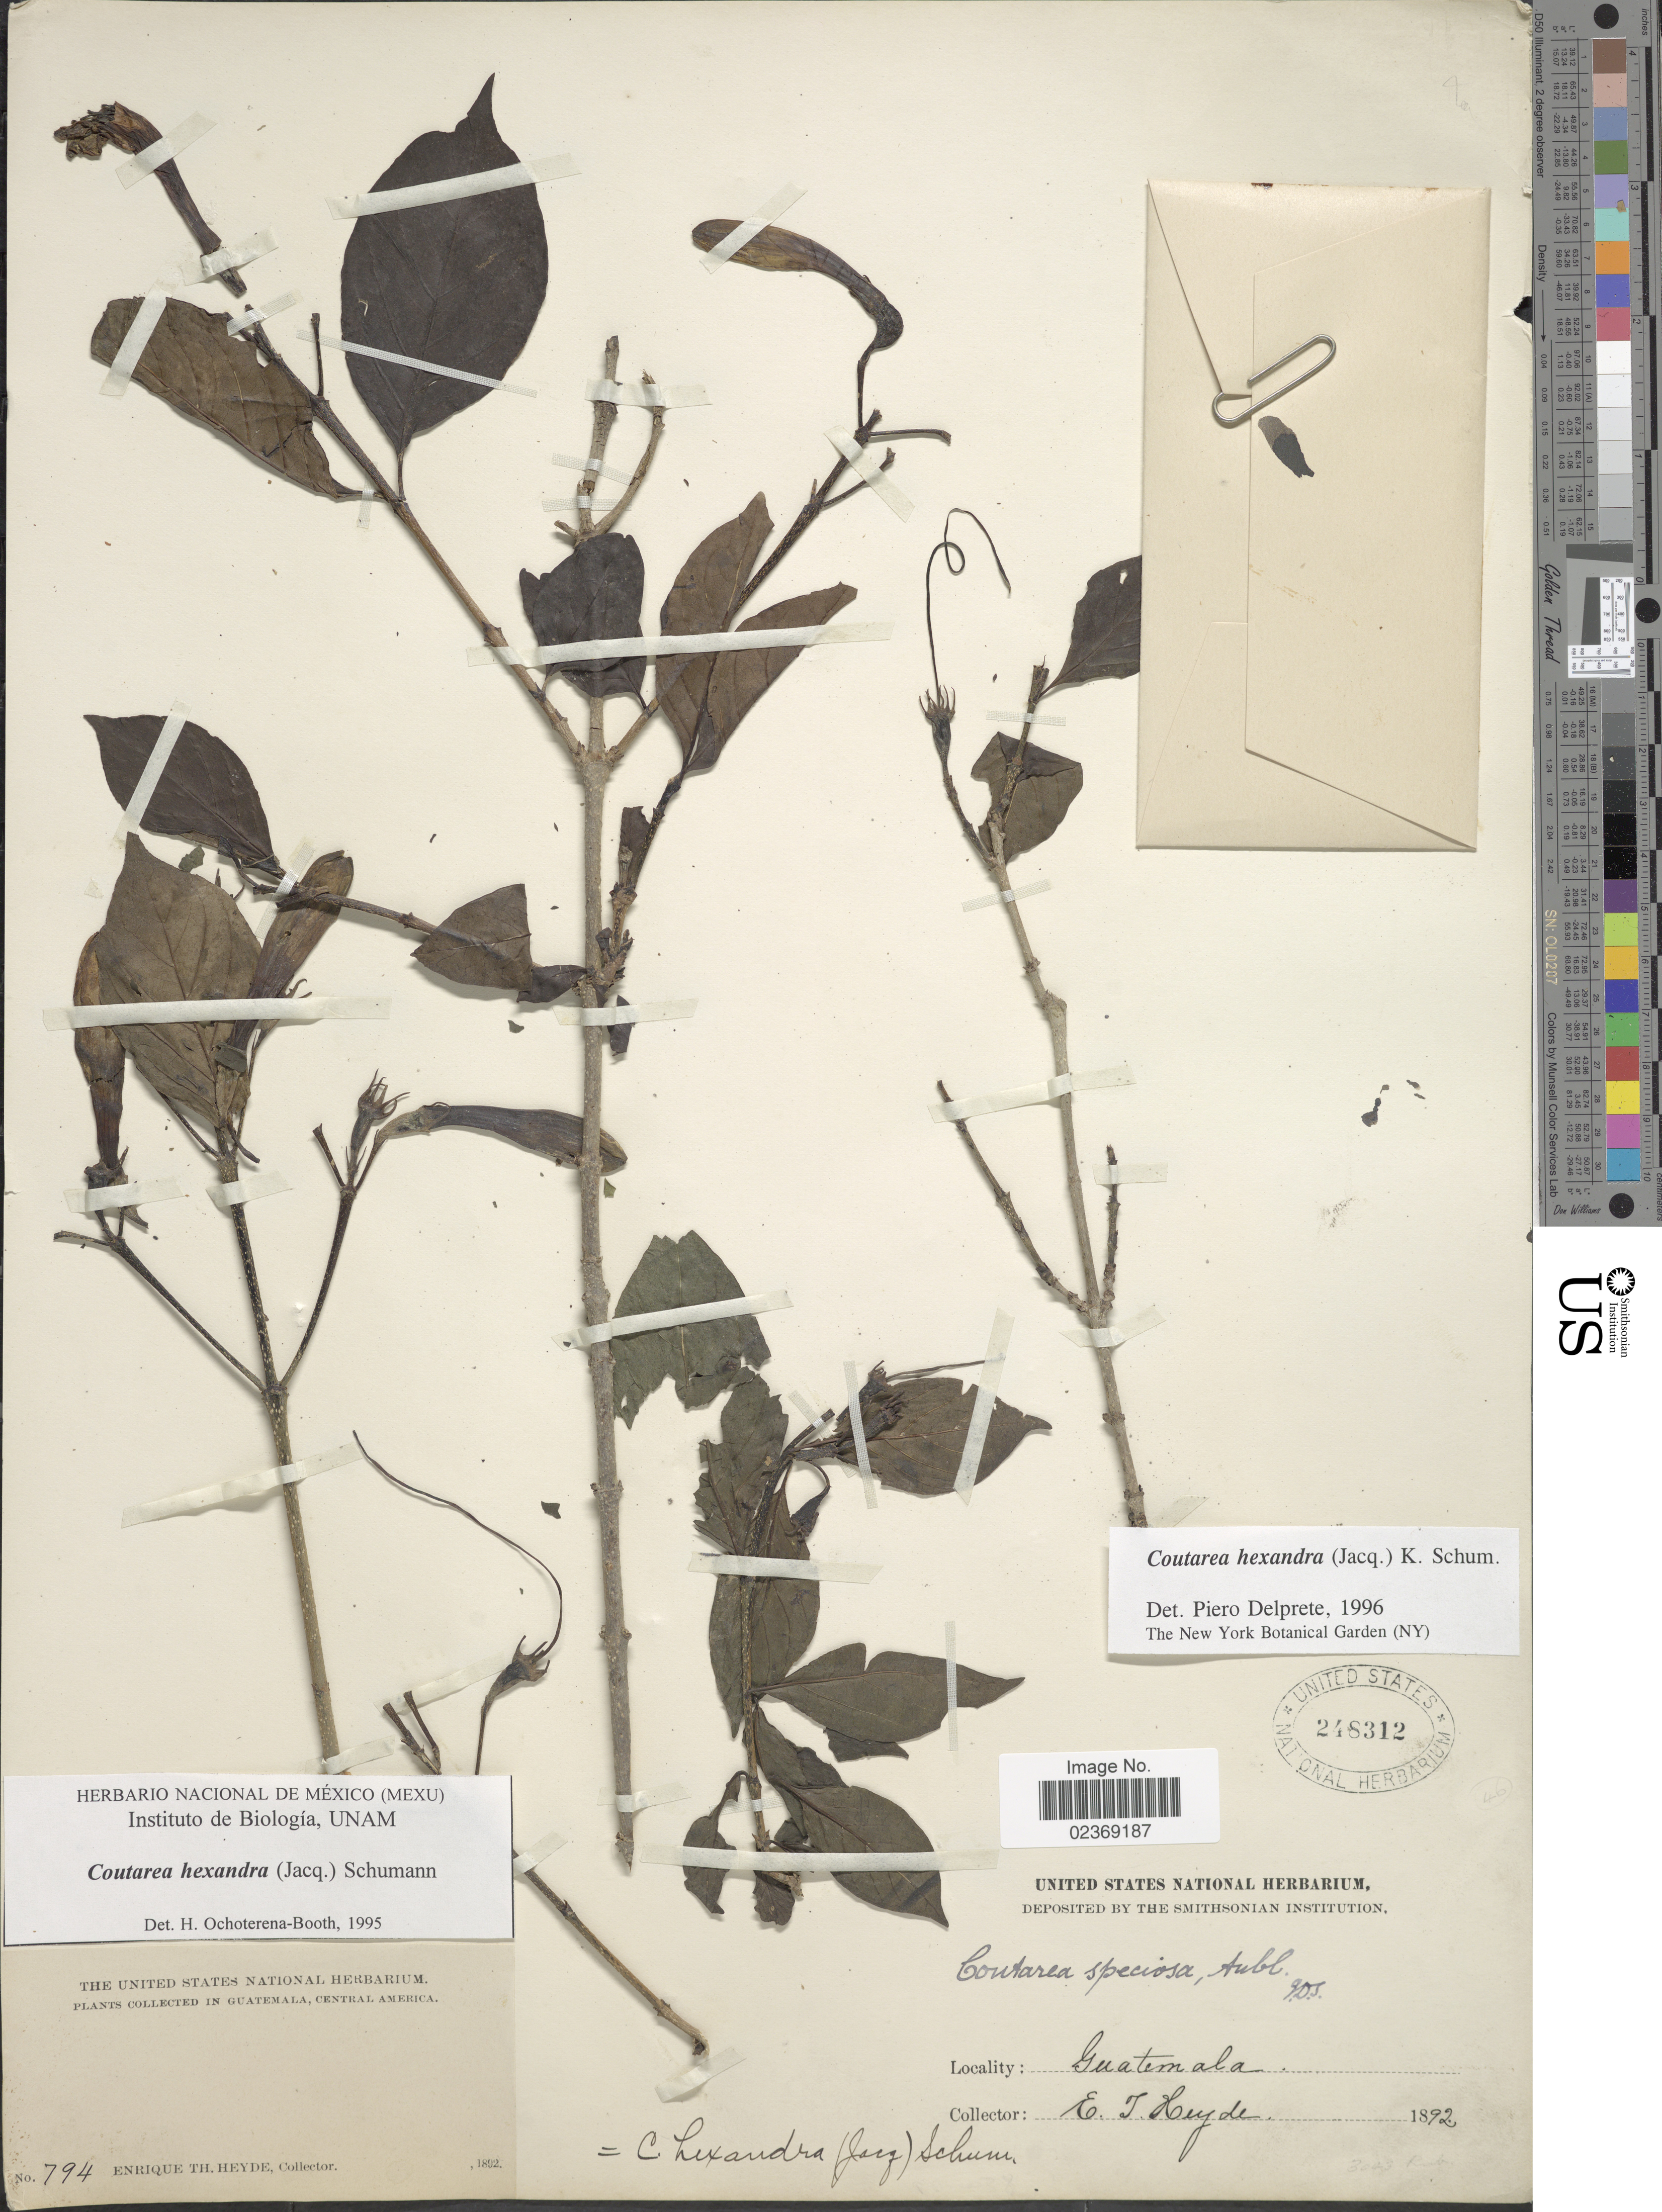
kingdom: Plantae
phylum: Tracheophyta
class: Magnoliopsida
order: Gentianales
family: Rubiaceae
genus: Coutarea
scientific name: Coutarea hexandra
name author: (Jacq.) K. Schum.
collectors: E. T. Heyde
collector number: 794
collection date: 1892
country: Guatemala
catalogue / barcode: US 248312